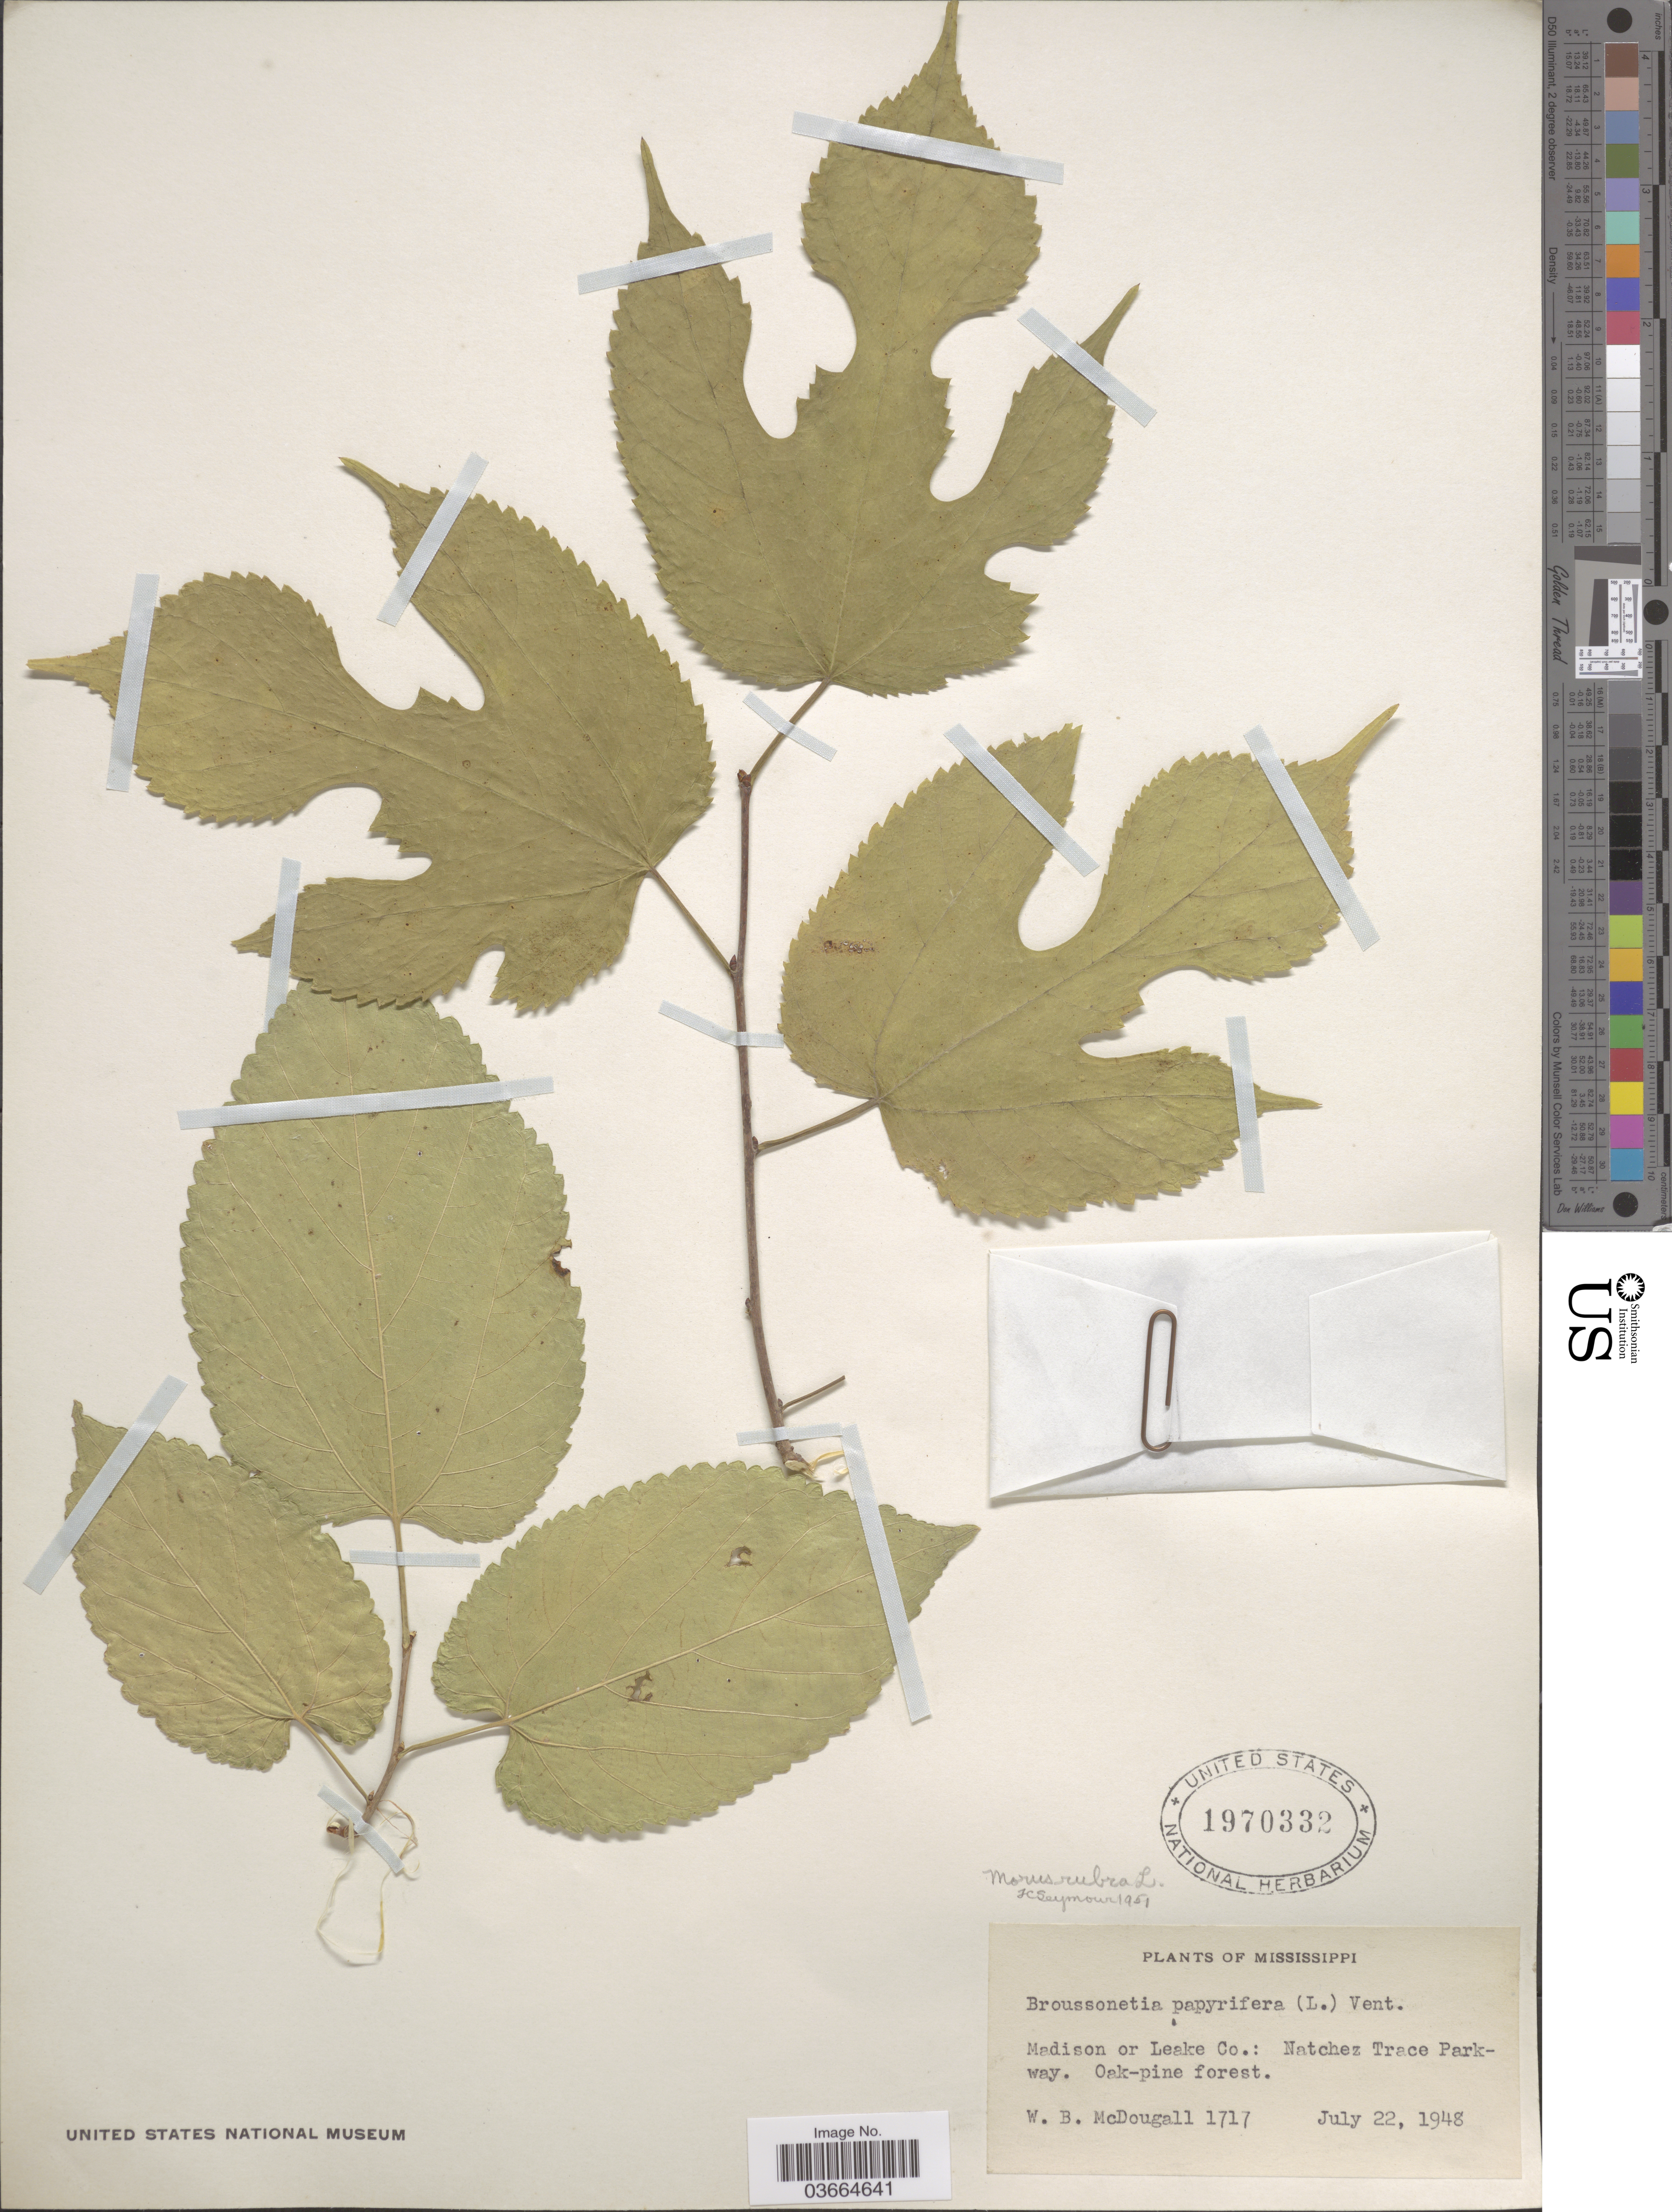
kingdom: Plantae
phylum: Tracheophyta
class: Magnoliopsida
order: Rosales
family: Moraceae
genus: Morus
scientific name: Morus rubra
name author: L.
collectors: W. B. McDougall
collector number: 1717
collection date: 1948-07-22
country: United States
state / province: Mississippi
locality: Madison or Leake Co.: Natchez Trace Parkway.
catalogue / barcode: US 1970332